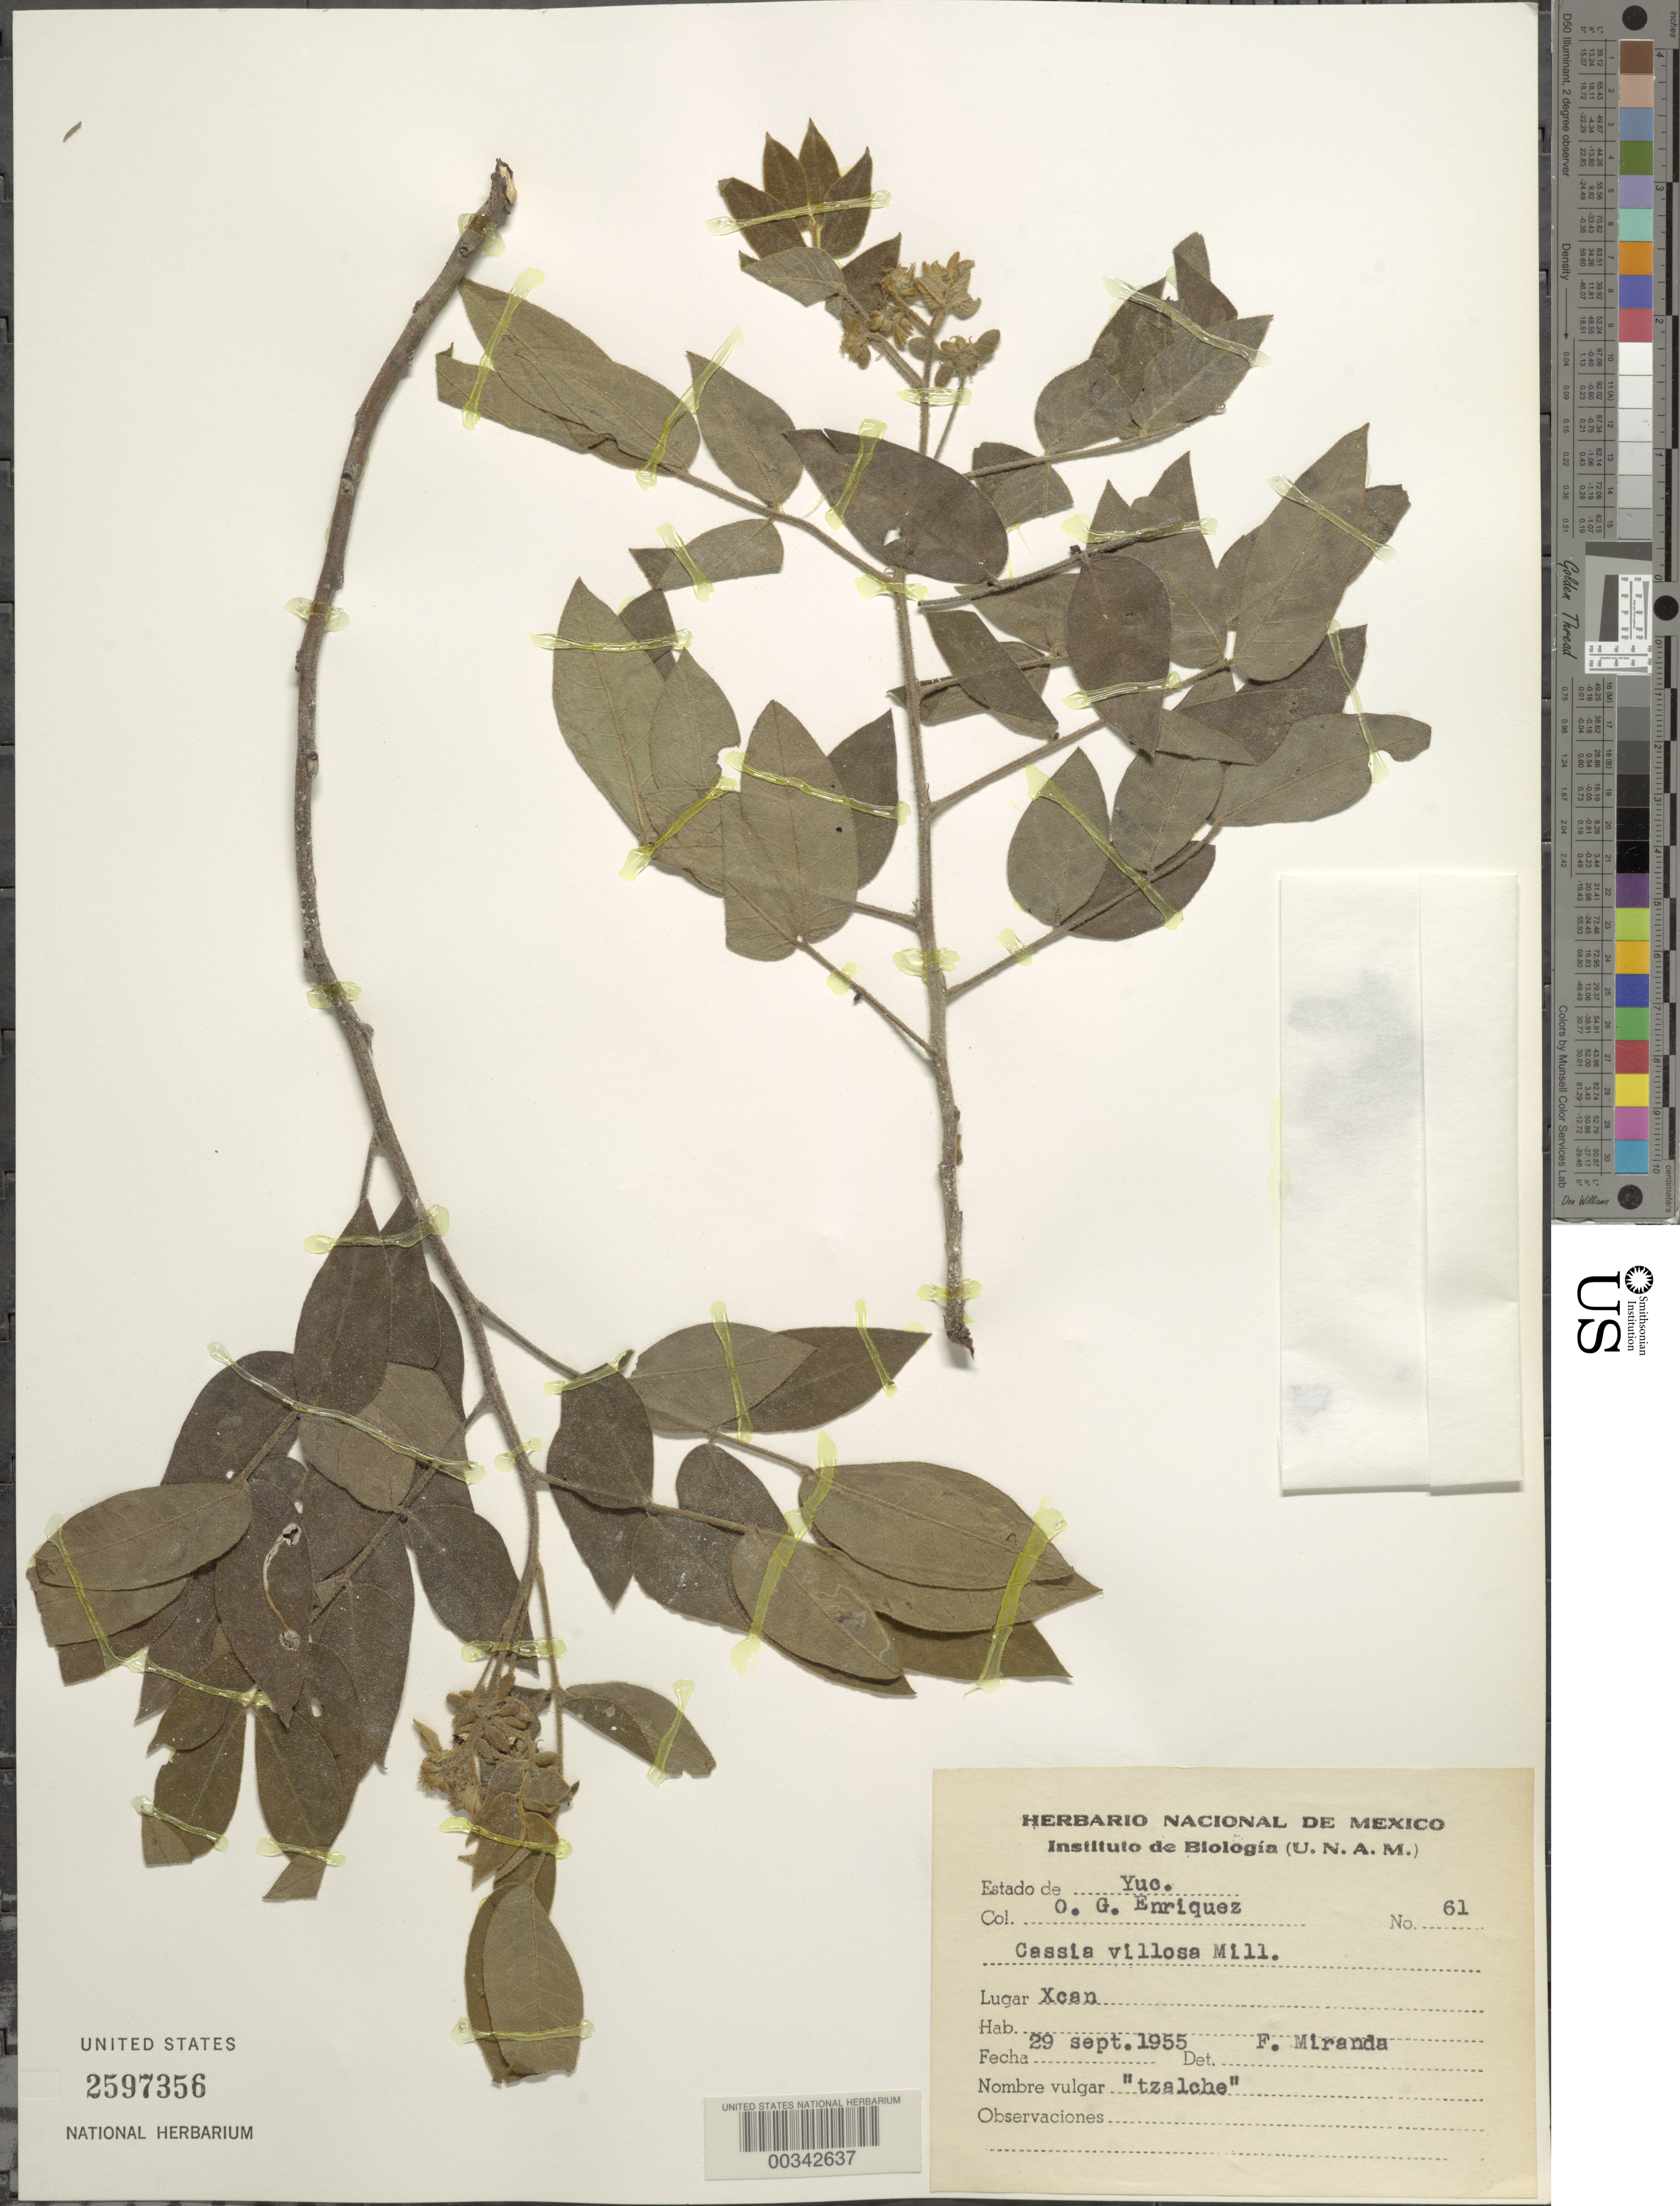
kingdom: Plantae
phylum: Tracheophyta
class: Magnoliopsida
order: Fabales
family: Fabaceae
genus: Senna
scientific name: Senna villosa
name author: (Mill.) H.S. Irwin & Barneby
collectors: O. Enriquez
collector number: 61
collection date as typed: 29 Sep 1955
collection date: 1955-09-29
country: Mexico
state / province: Yucatán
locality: Xcan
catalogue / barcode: US 2597356